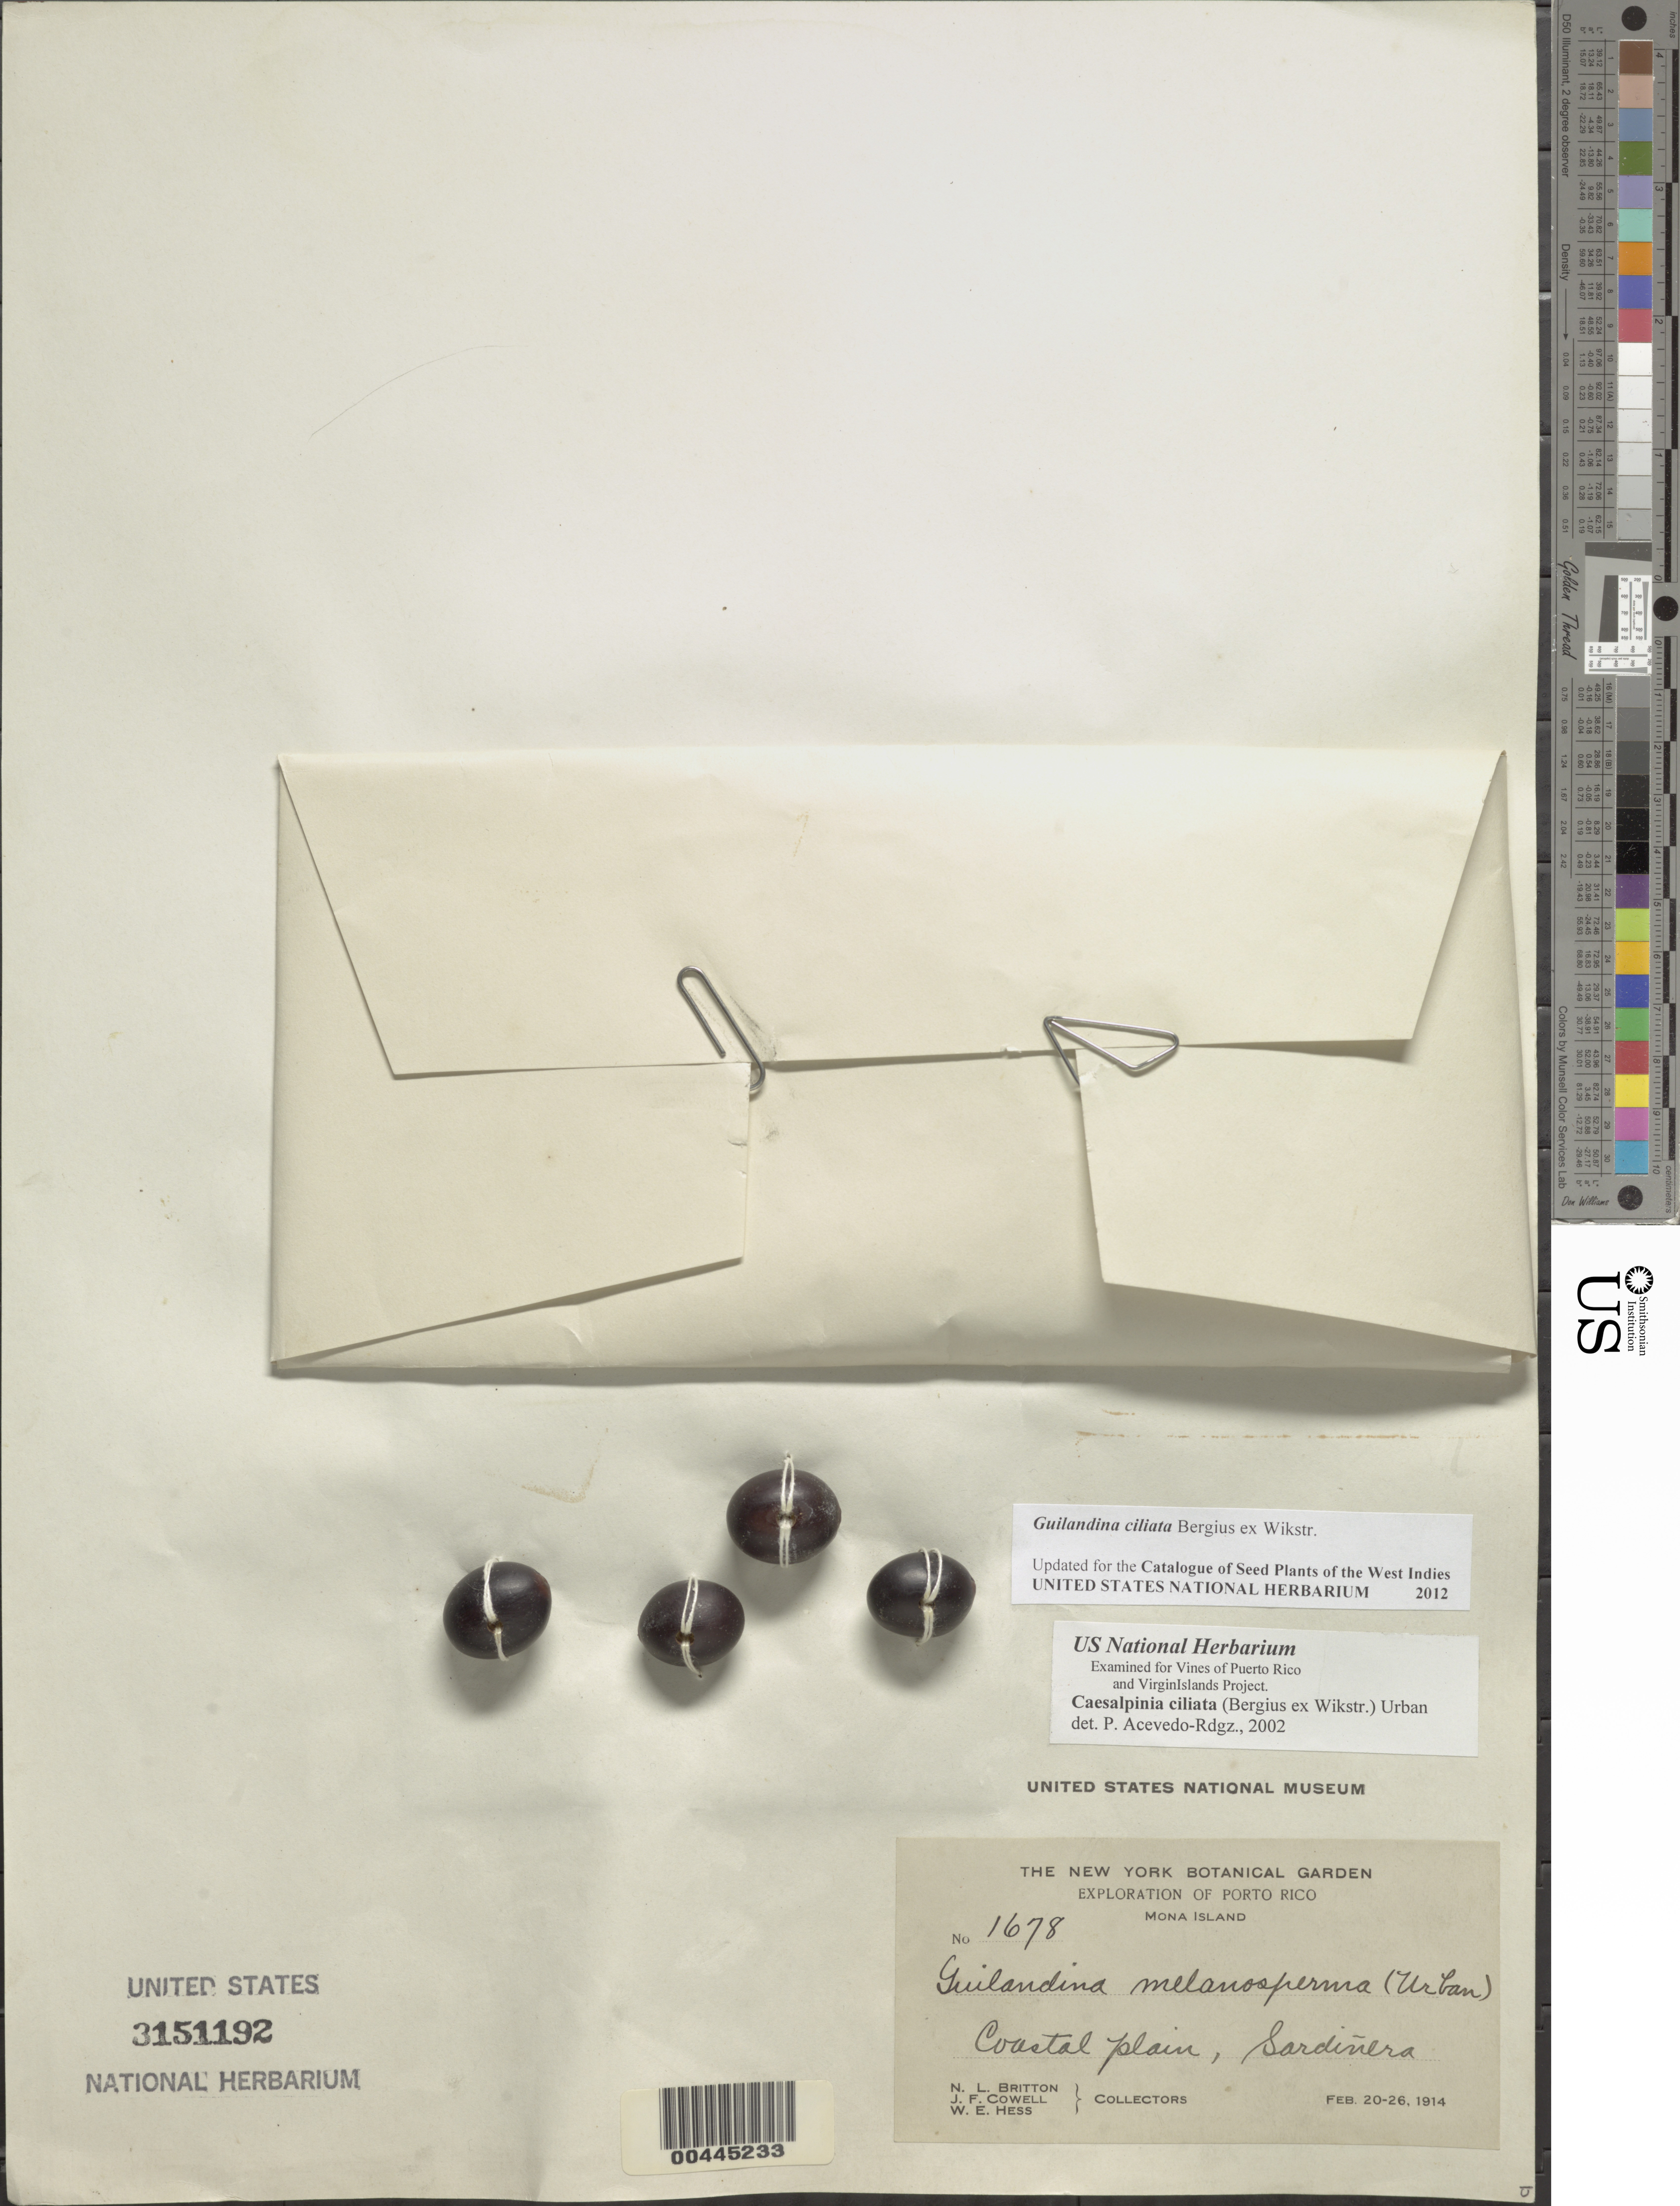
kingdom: Plantae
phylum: Tracheophyta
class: Magnoliopsida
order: Fabales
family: Fabaceae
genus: Guilandina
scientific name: Guilandina ciliata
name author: Bergius ex Wikstr.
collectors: N. Britton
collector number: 1678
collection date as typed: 20 Feb 1914 to 26 Feb 1914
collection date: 1914-02-20/1914-02-26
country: Puerto Rico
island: Mona Island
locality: Sardinera.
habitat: coastal plain.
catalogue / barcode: US 3151192